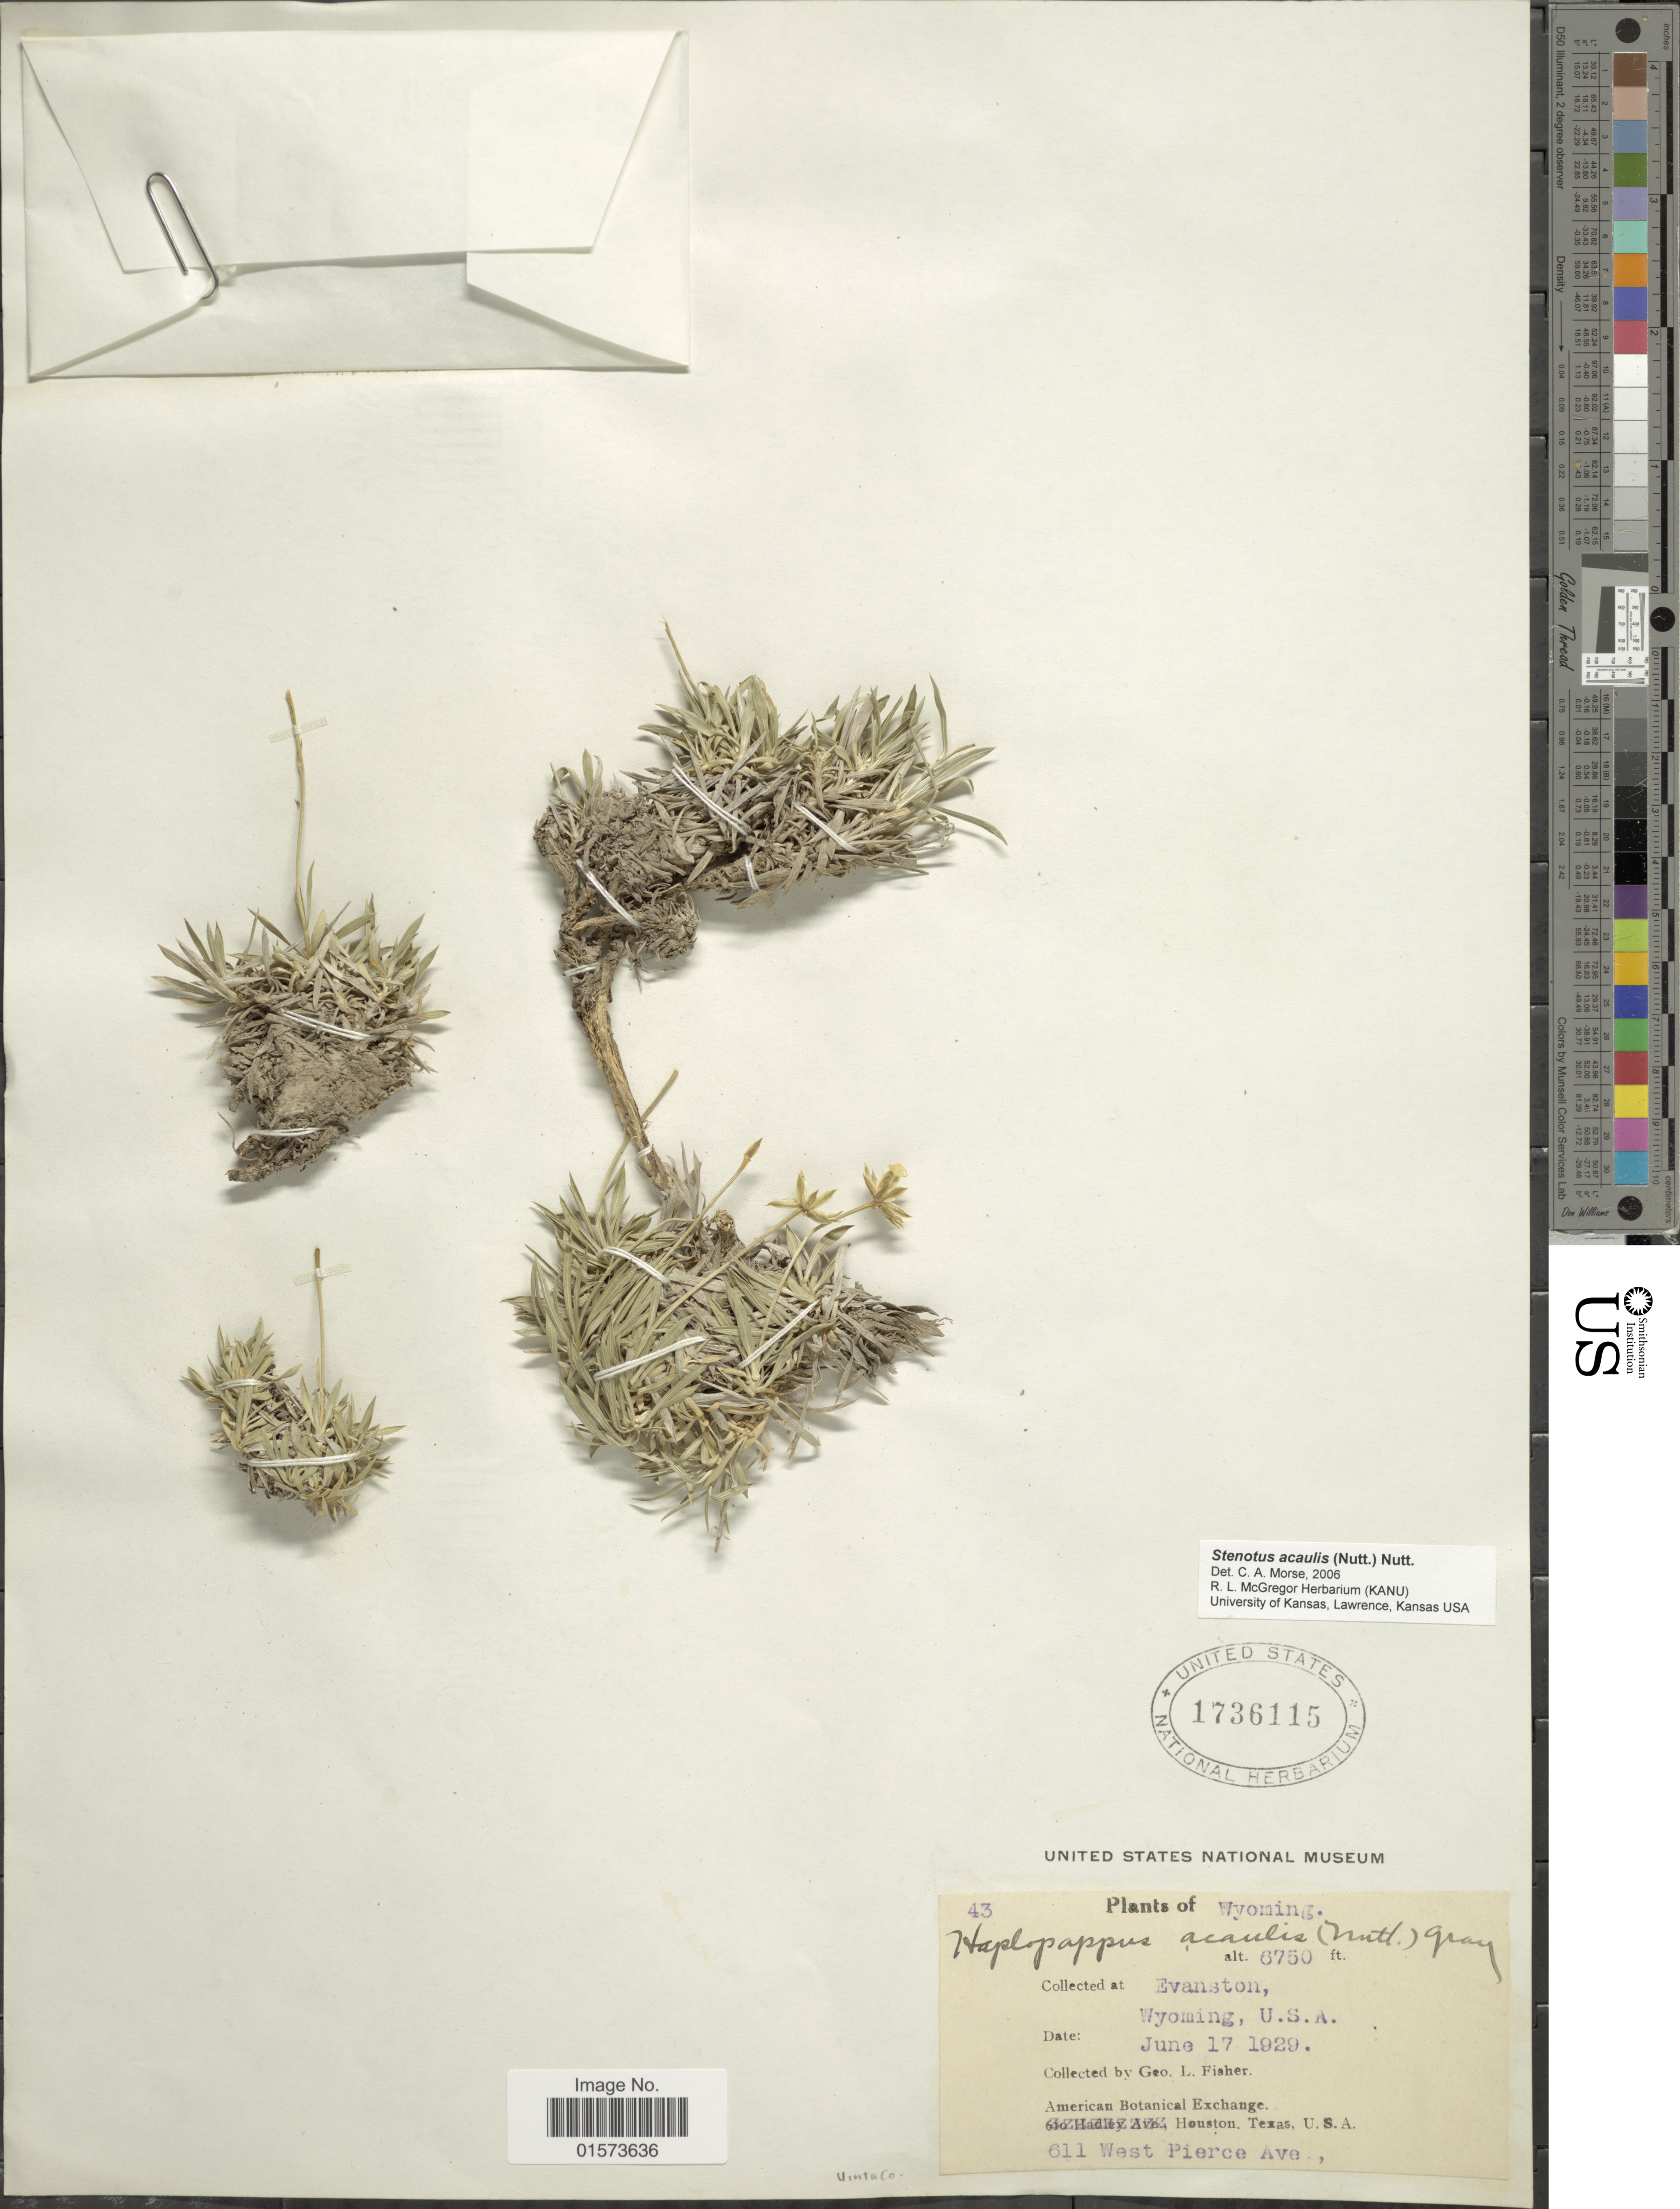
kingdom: Plantae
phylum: Tracheophyta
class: Magnoliopsida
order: Asterales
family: Asteraceae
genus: Stenotus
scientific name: Stenotus acaulis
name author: (Nutt.) Nutt.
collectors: G. L. Fisher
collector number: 43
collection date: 1929-06-17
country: United States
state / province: Wyoming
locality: Evanston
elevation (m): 2057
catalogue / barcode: US 1736115